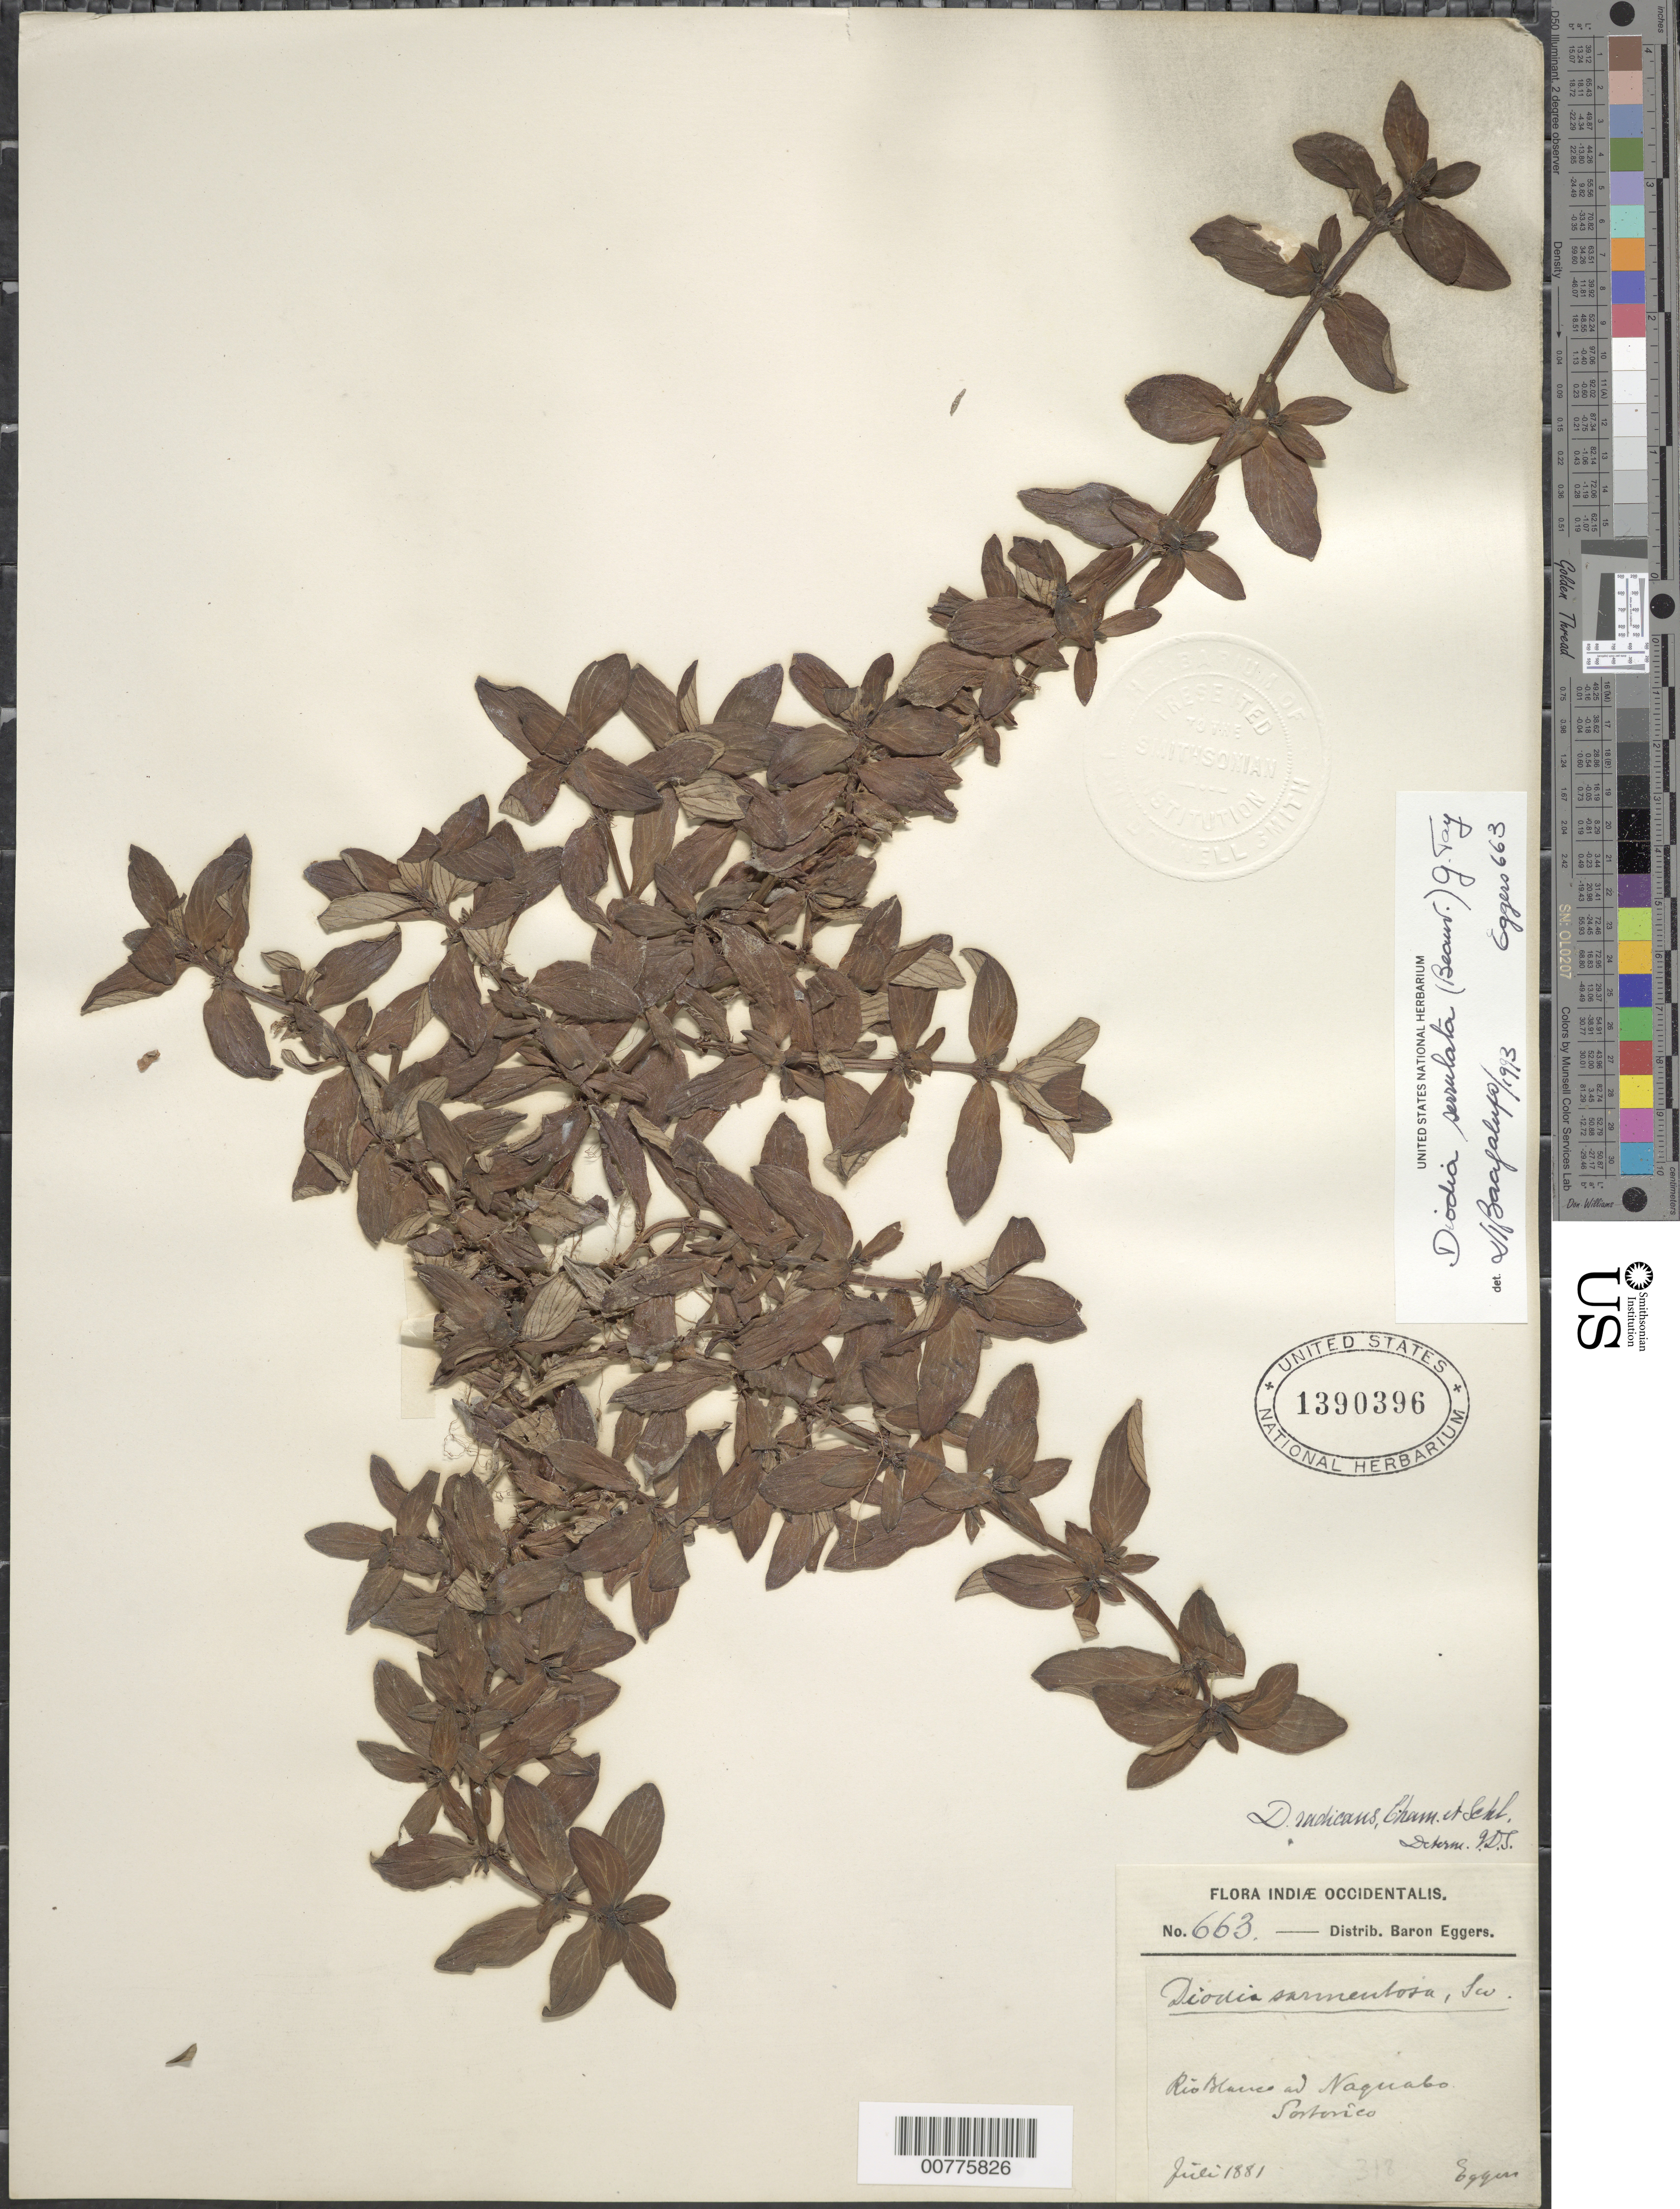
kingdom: Plantae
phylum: Tracheophyta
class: Magnoliopsida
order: Gentianales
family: Rubiaceae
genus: Diodia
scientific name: Diodia serrulata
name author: (P. Beauv.) G. Taylor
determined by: Bacigalufo, --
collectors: H. F. A. von Eggers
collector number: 663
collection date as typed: Jul 1881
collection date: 1881-07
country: Puerto Rico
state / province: Naguabo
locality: Rio Blanco ad Naguabo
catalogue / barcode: US 1390396